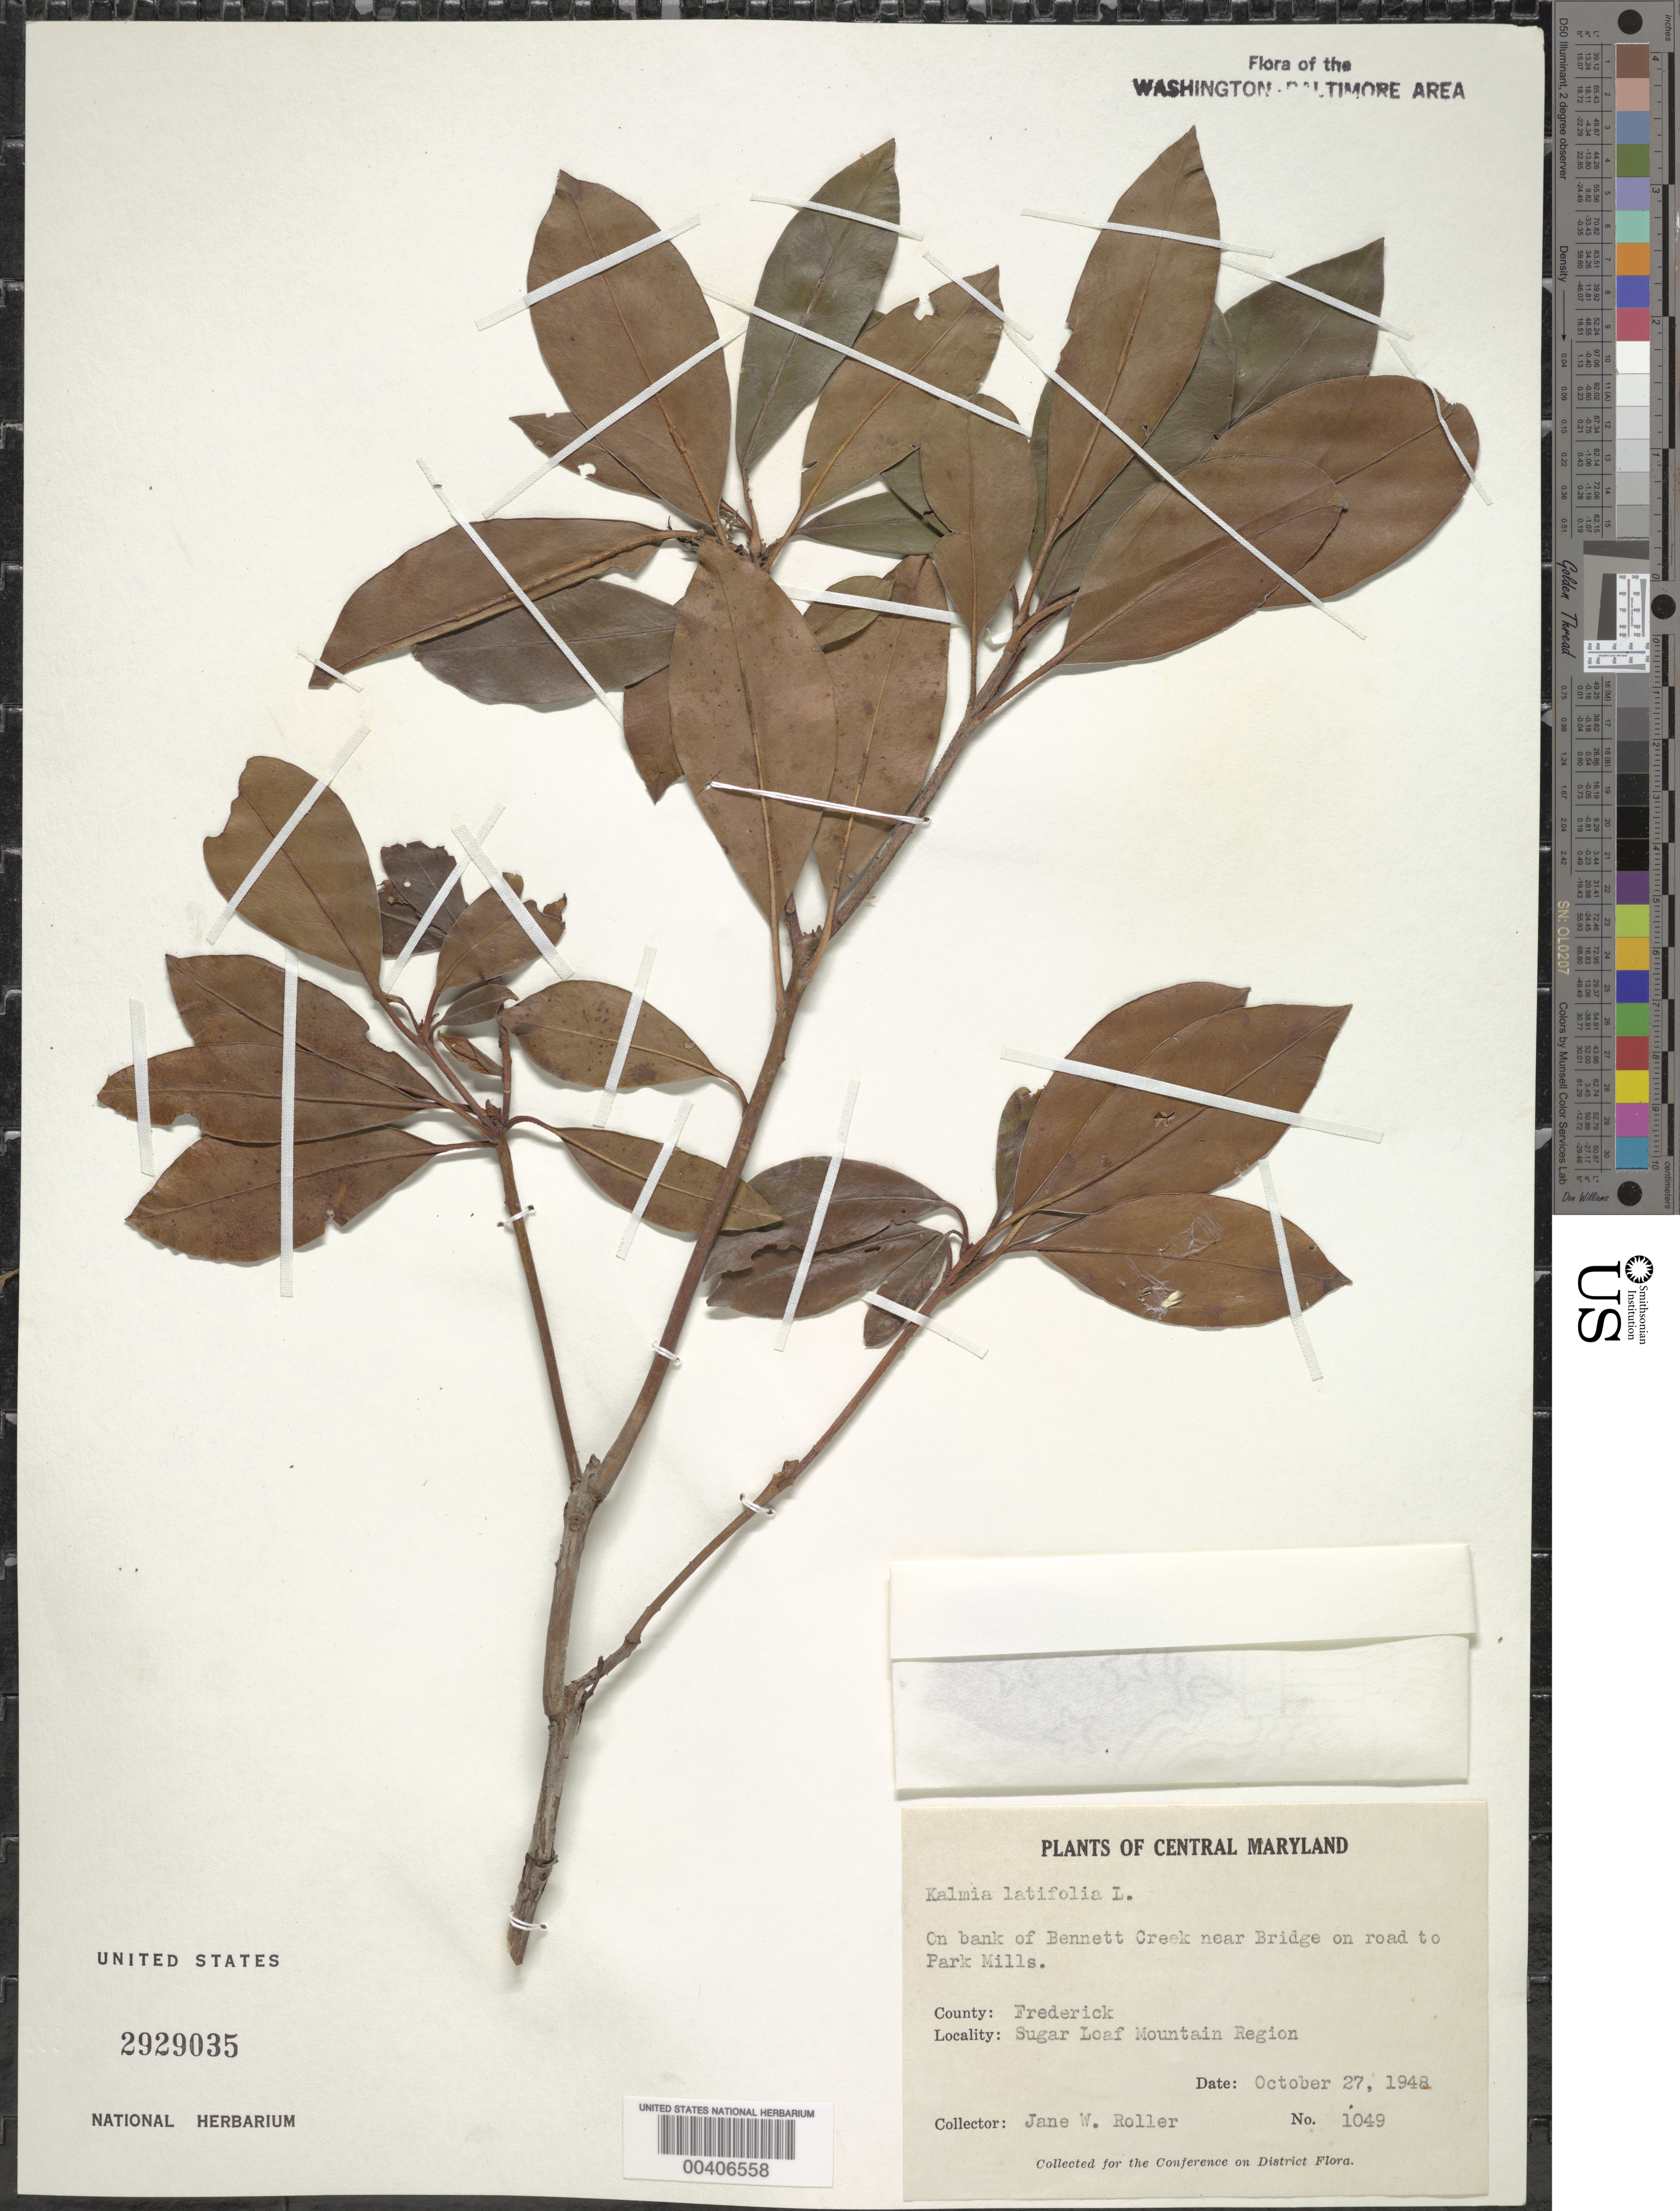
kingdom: Plantae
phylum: Tracheophyta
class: Magnoliopsida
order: Ericales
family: Ericaceae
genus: Kalmia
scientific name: Kalmia latifolia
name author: L.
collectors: J. W. Roller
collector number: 1049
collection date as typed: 27 Oct 1948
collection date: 1948-10-27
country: United States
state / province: Maryland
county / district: Frederick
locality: Bennett Creek near bridge on road to Park Mills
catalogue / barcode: US 2929035